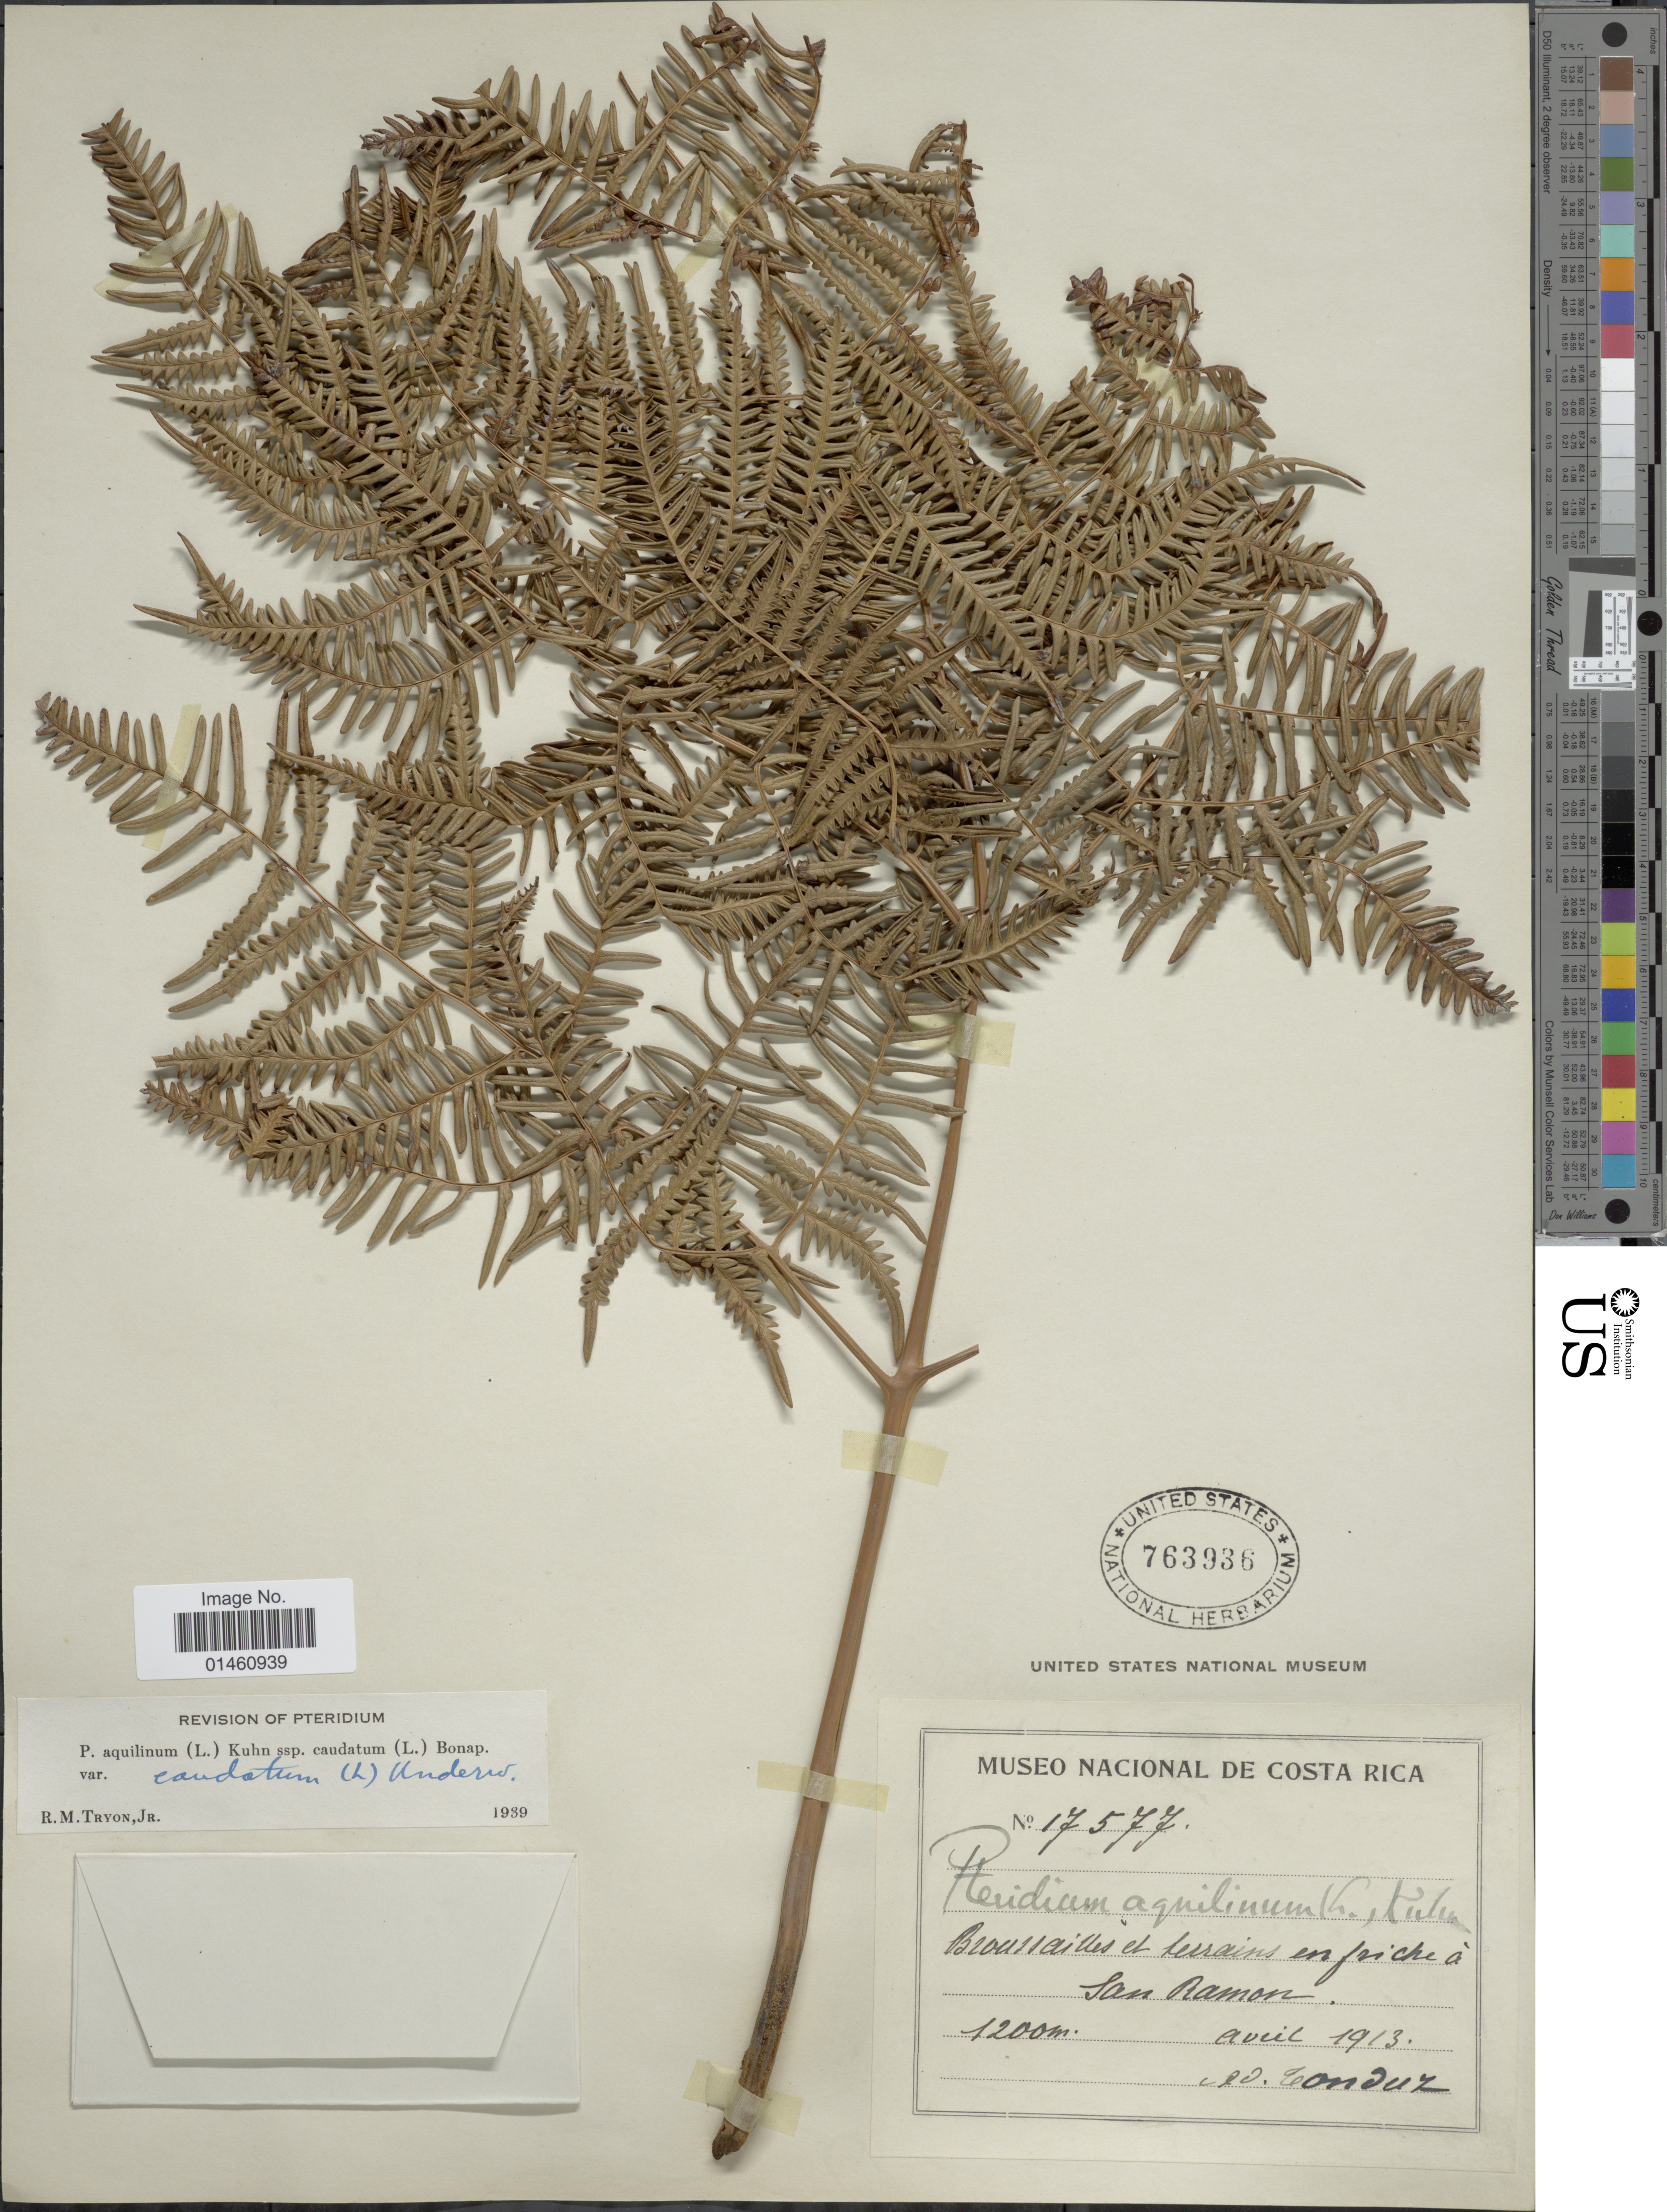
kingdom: Plantae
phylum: Tracheophyta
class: Polypodiopsida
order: Polypodiales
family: Dennstaedtiaceae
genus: Pteridium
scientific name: Pteridium caudatum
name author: (L.) Maxon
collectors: A. Tonduz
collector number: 17577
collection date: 1913-04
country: Costa Rica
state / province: Alajuela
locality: Broussailles et terrains en friche á San Ramon.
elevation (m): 1200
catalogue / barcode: US 763936